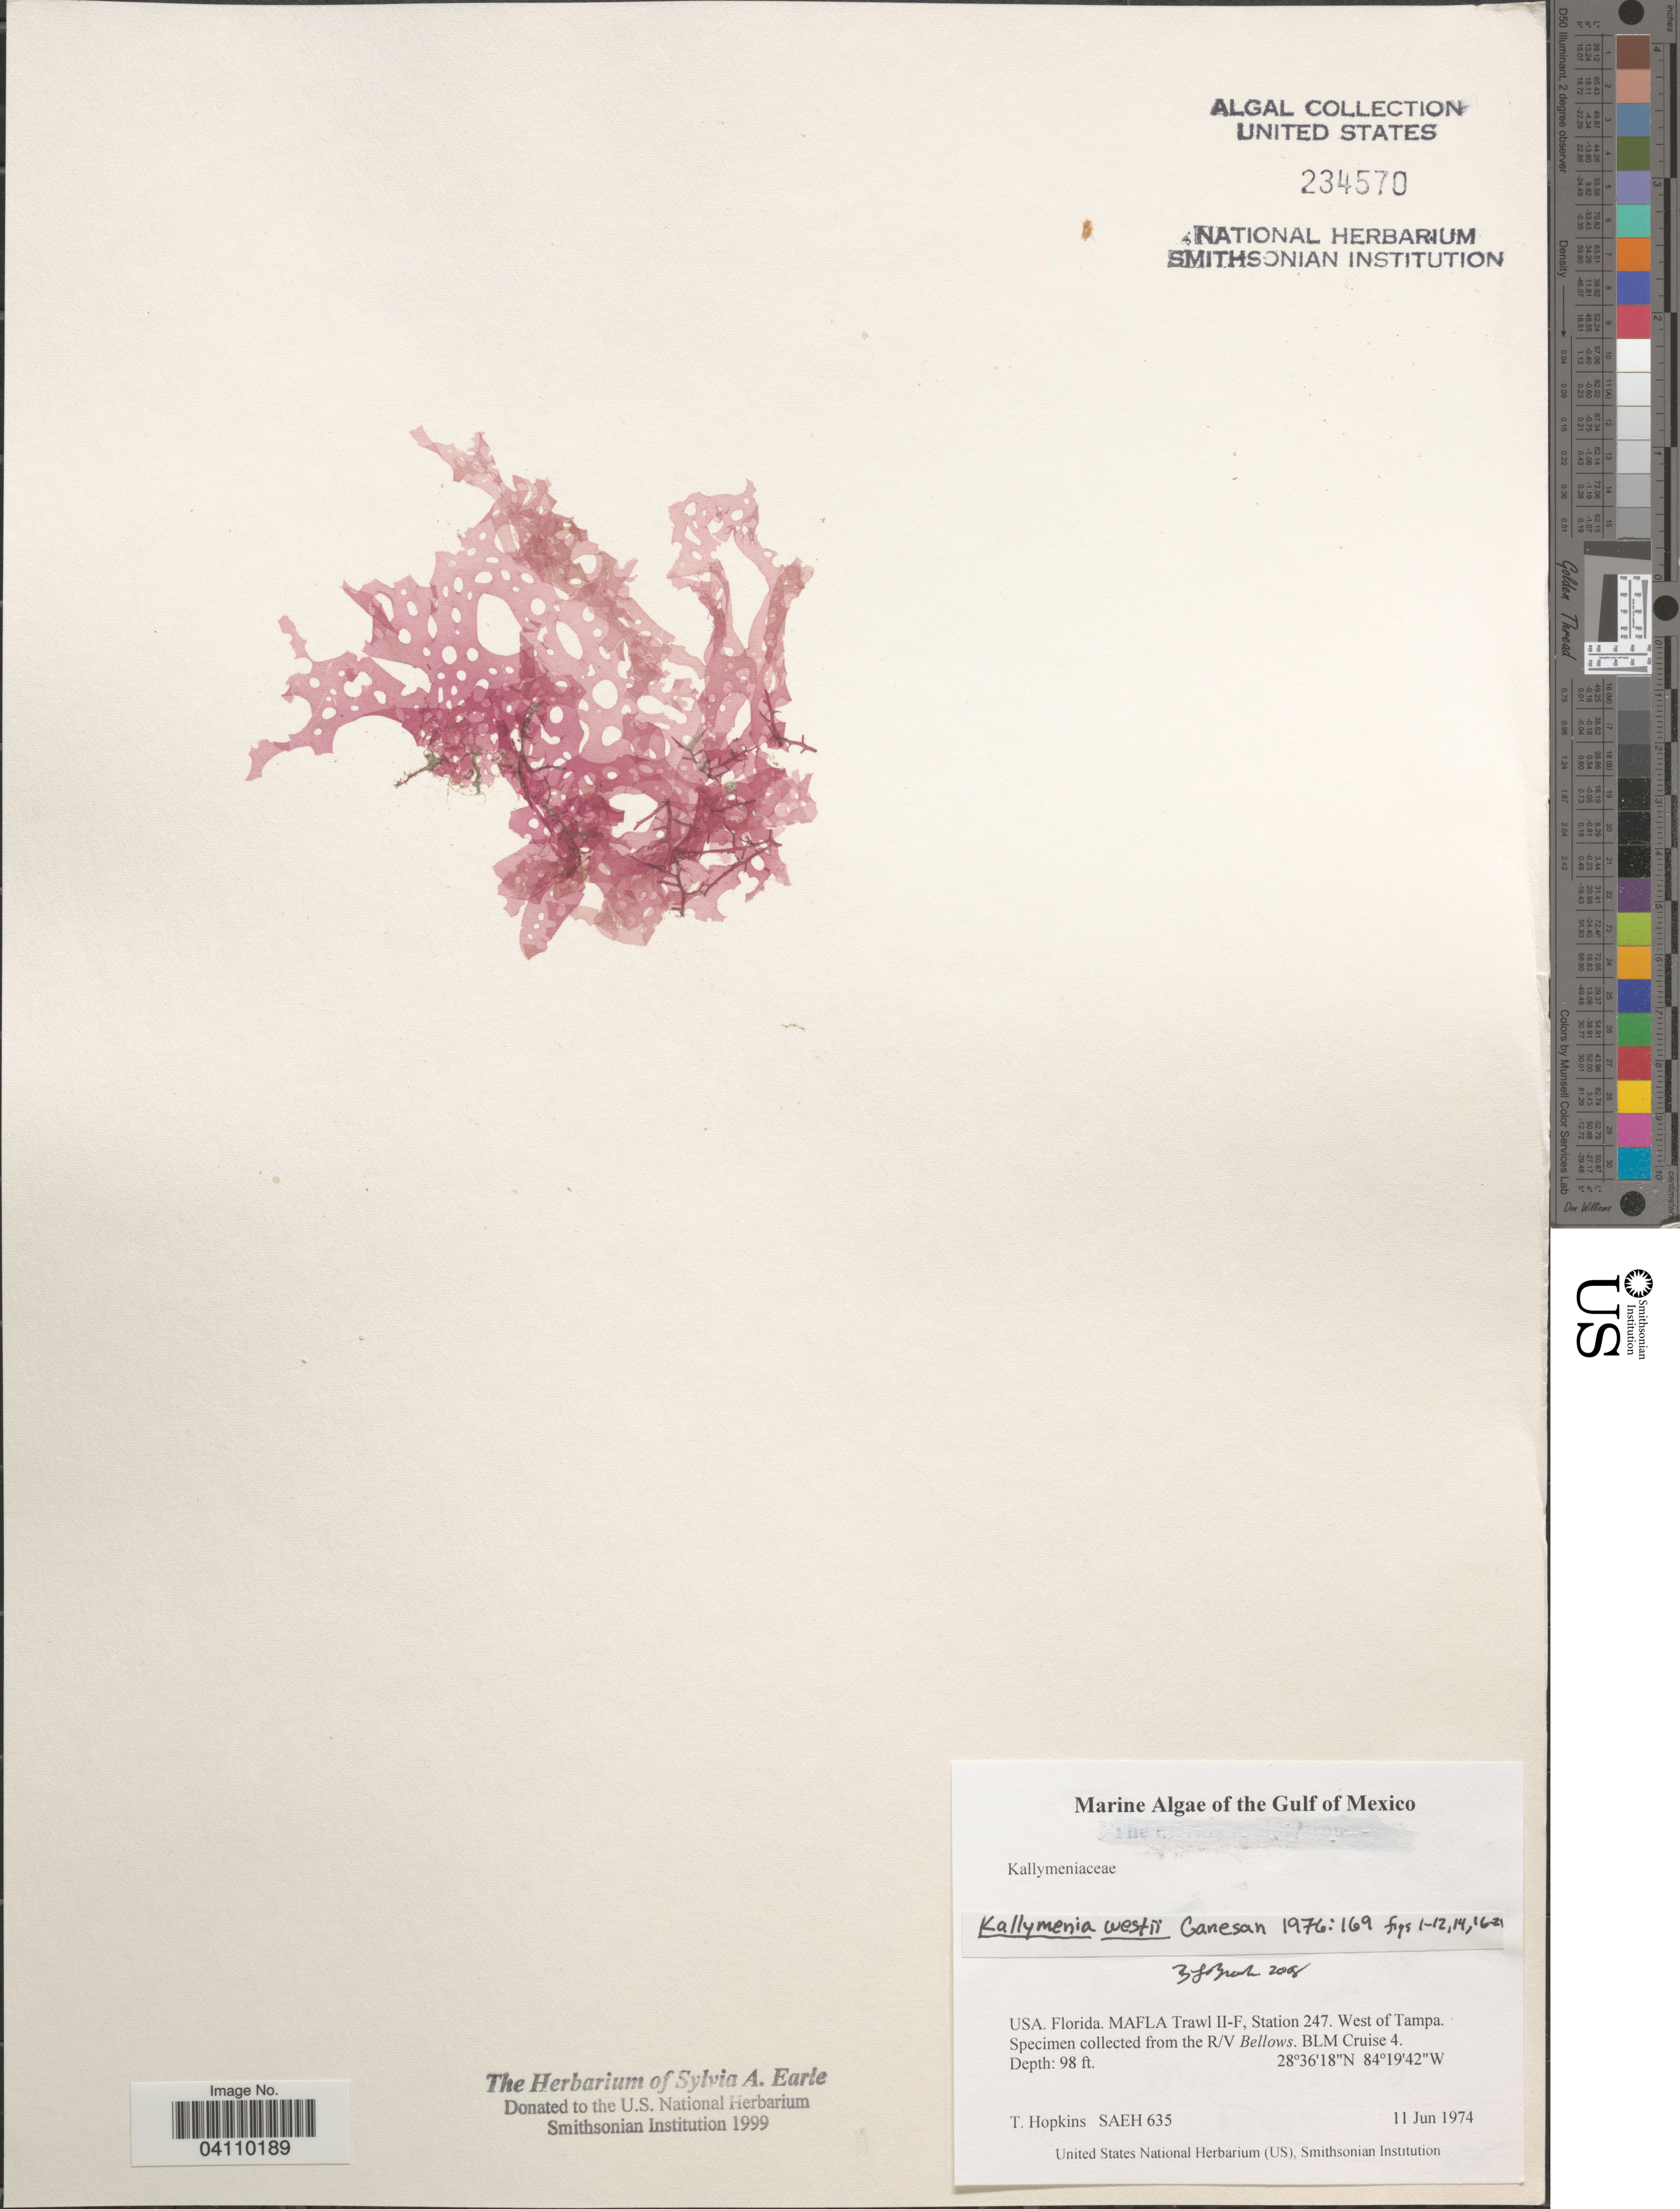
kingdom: Plantae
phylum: Rhodophyta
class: Florideophyceae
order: Gigartinales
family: Kallymeniaceae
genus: Austrokallymenia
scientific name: Austrokallymenia westii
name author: (Ganesan) C.W. Schneid. & G.W. Saunders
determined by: Algae name updating Project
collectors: T. Hopkins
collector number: SAEH635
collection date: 1974-06-11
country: United States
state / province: Florida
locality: The Gulf of Mexico. MAFLA Trawl II-F, Station 247. West of Tampa. The R/V Bellows. BLM Cruise 4.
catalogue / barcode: US 234570